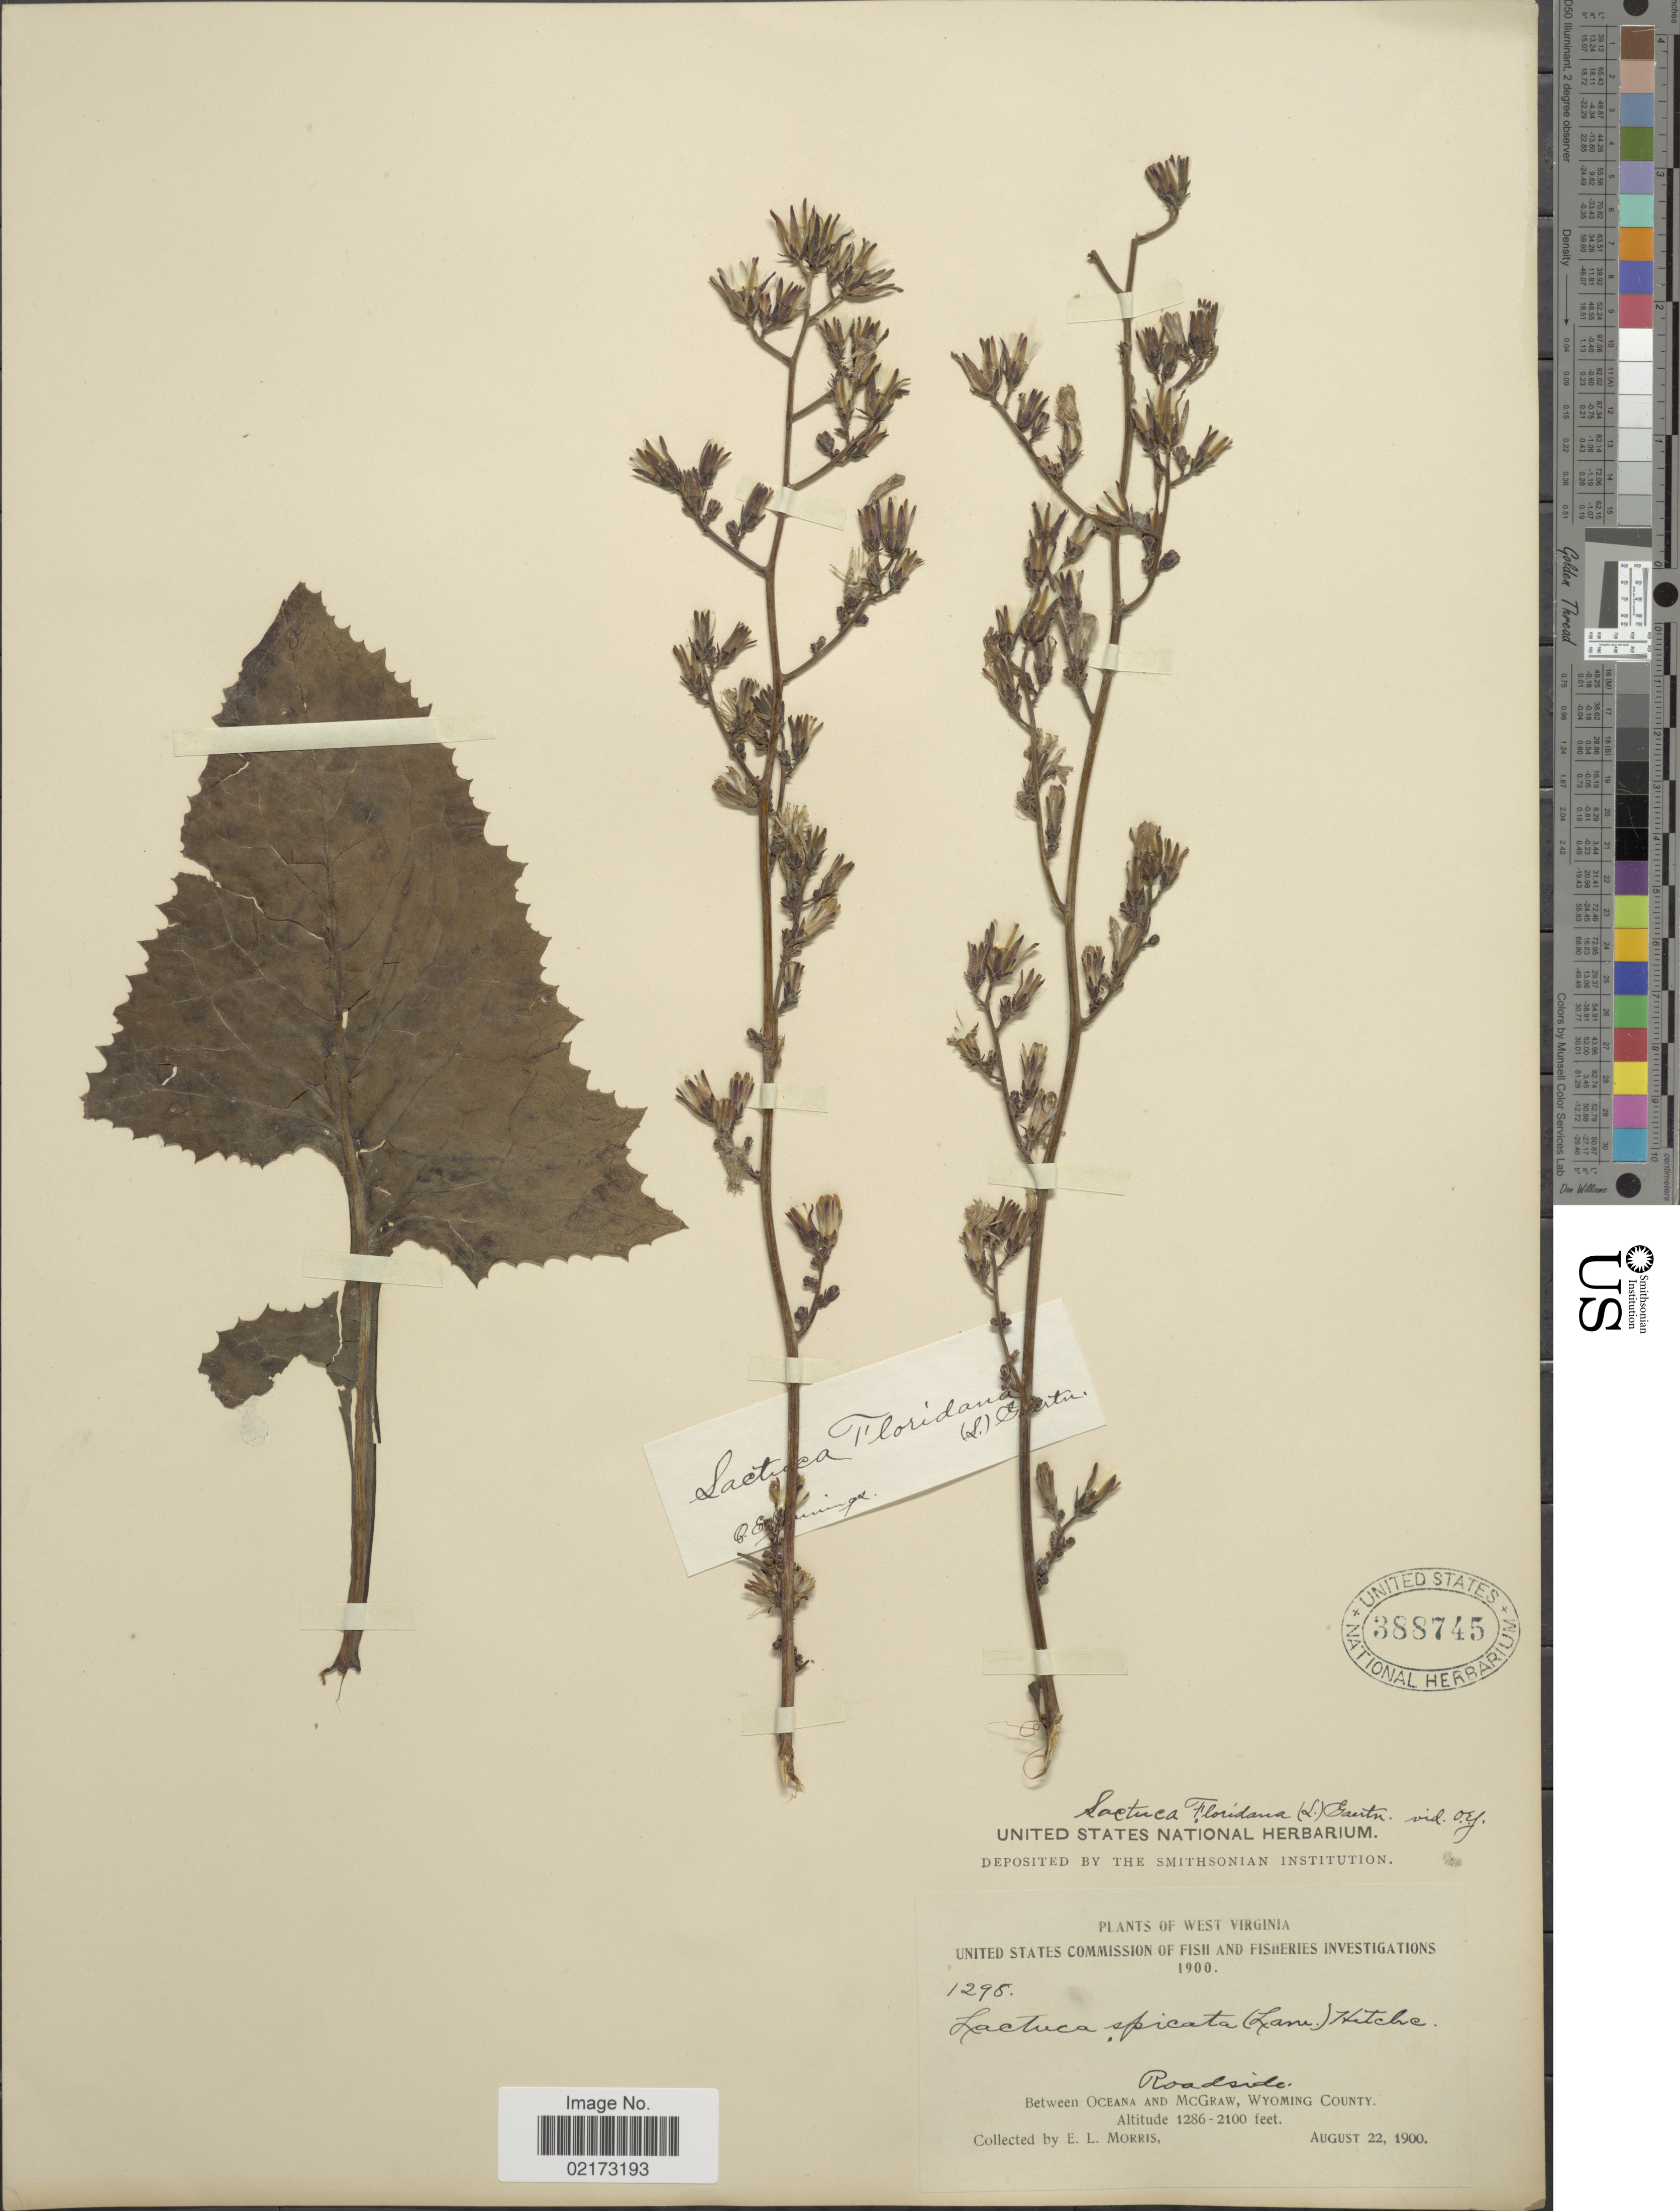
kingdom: Plantae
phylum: Tracheophyta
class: Magnoliopsida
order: Asterales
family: Asteraceae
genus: Lactuca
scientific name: Lactuca floridana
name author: (L.) Gaertn.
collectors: E. Morris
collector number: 1298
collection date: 1900-08-22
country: United States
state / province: West Virginia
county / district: Wyoming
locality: Between Oceana and McGraw, Wyoming County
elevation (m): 392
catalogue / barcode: US 388745